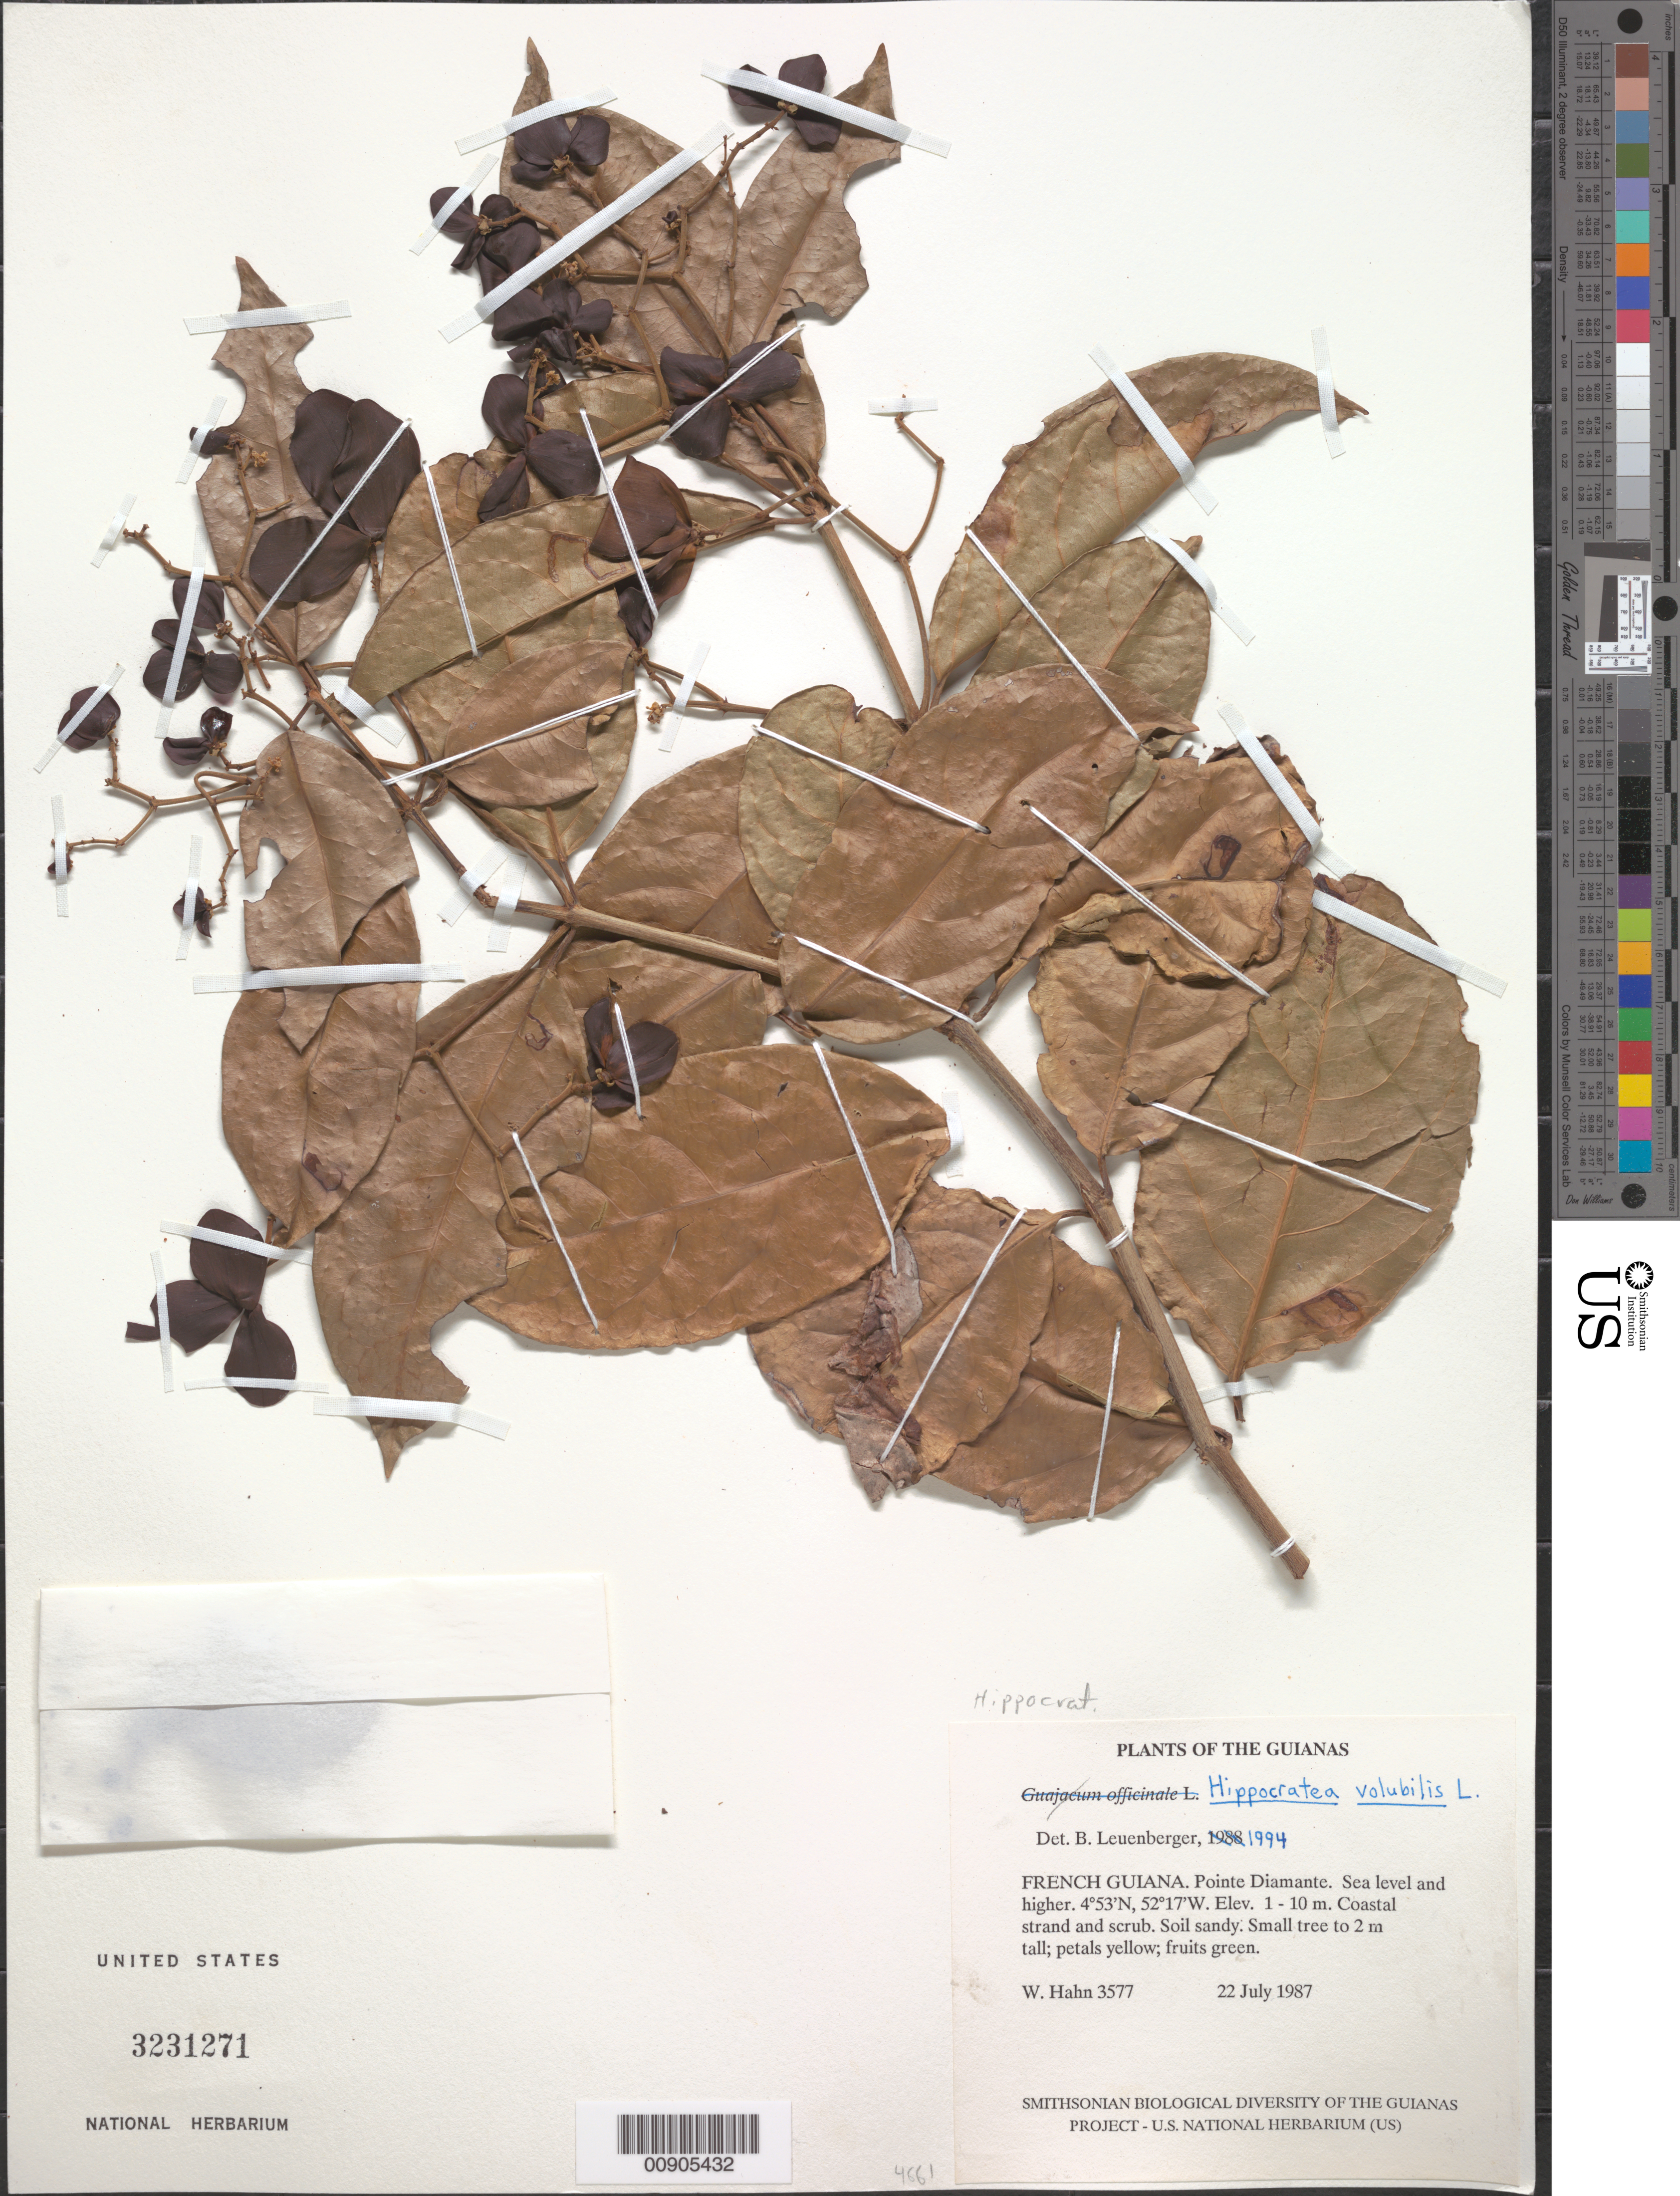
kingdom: Plantae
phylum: Tracheophyta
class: Magnoliopsida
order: Celastrales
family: Celastraceae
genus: Hippocratea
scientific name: Hippocratea volubilis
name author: L.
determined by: Leuenberger, B. E.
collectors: W. Hahn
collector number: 3577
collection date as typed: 22 July 1987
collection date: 1987-07-22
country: French Guiana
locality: Pointe Diamante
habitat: Coastal strand and scrub. Soil sandy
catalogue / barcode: US 3231271